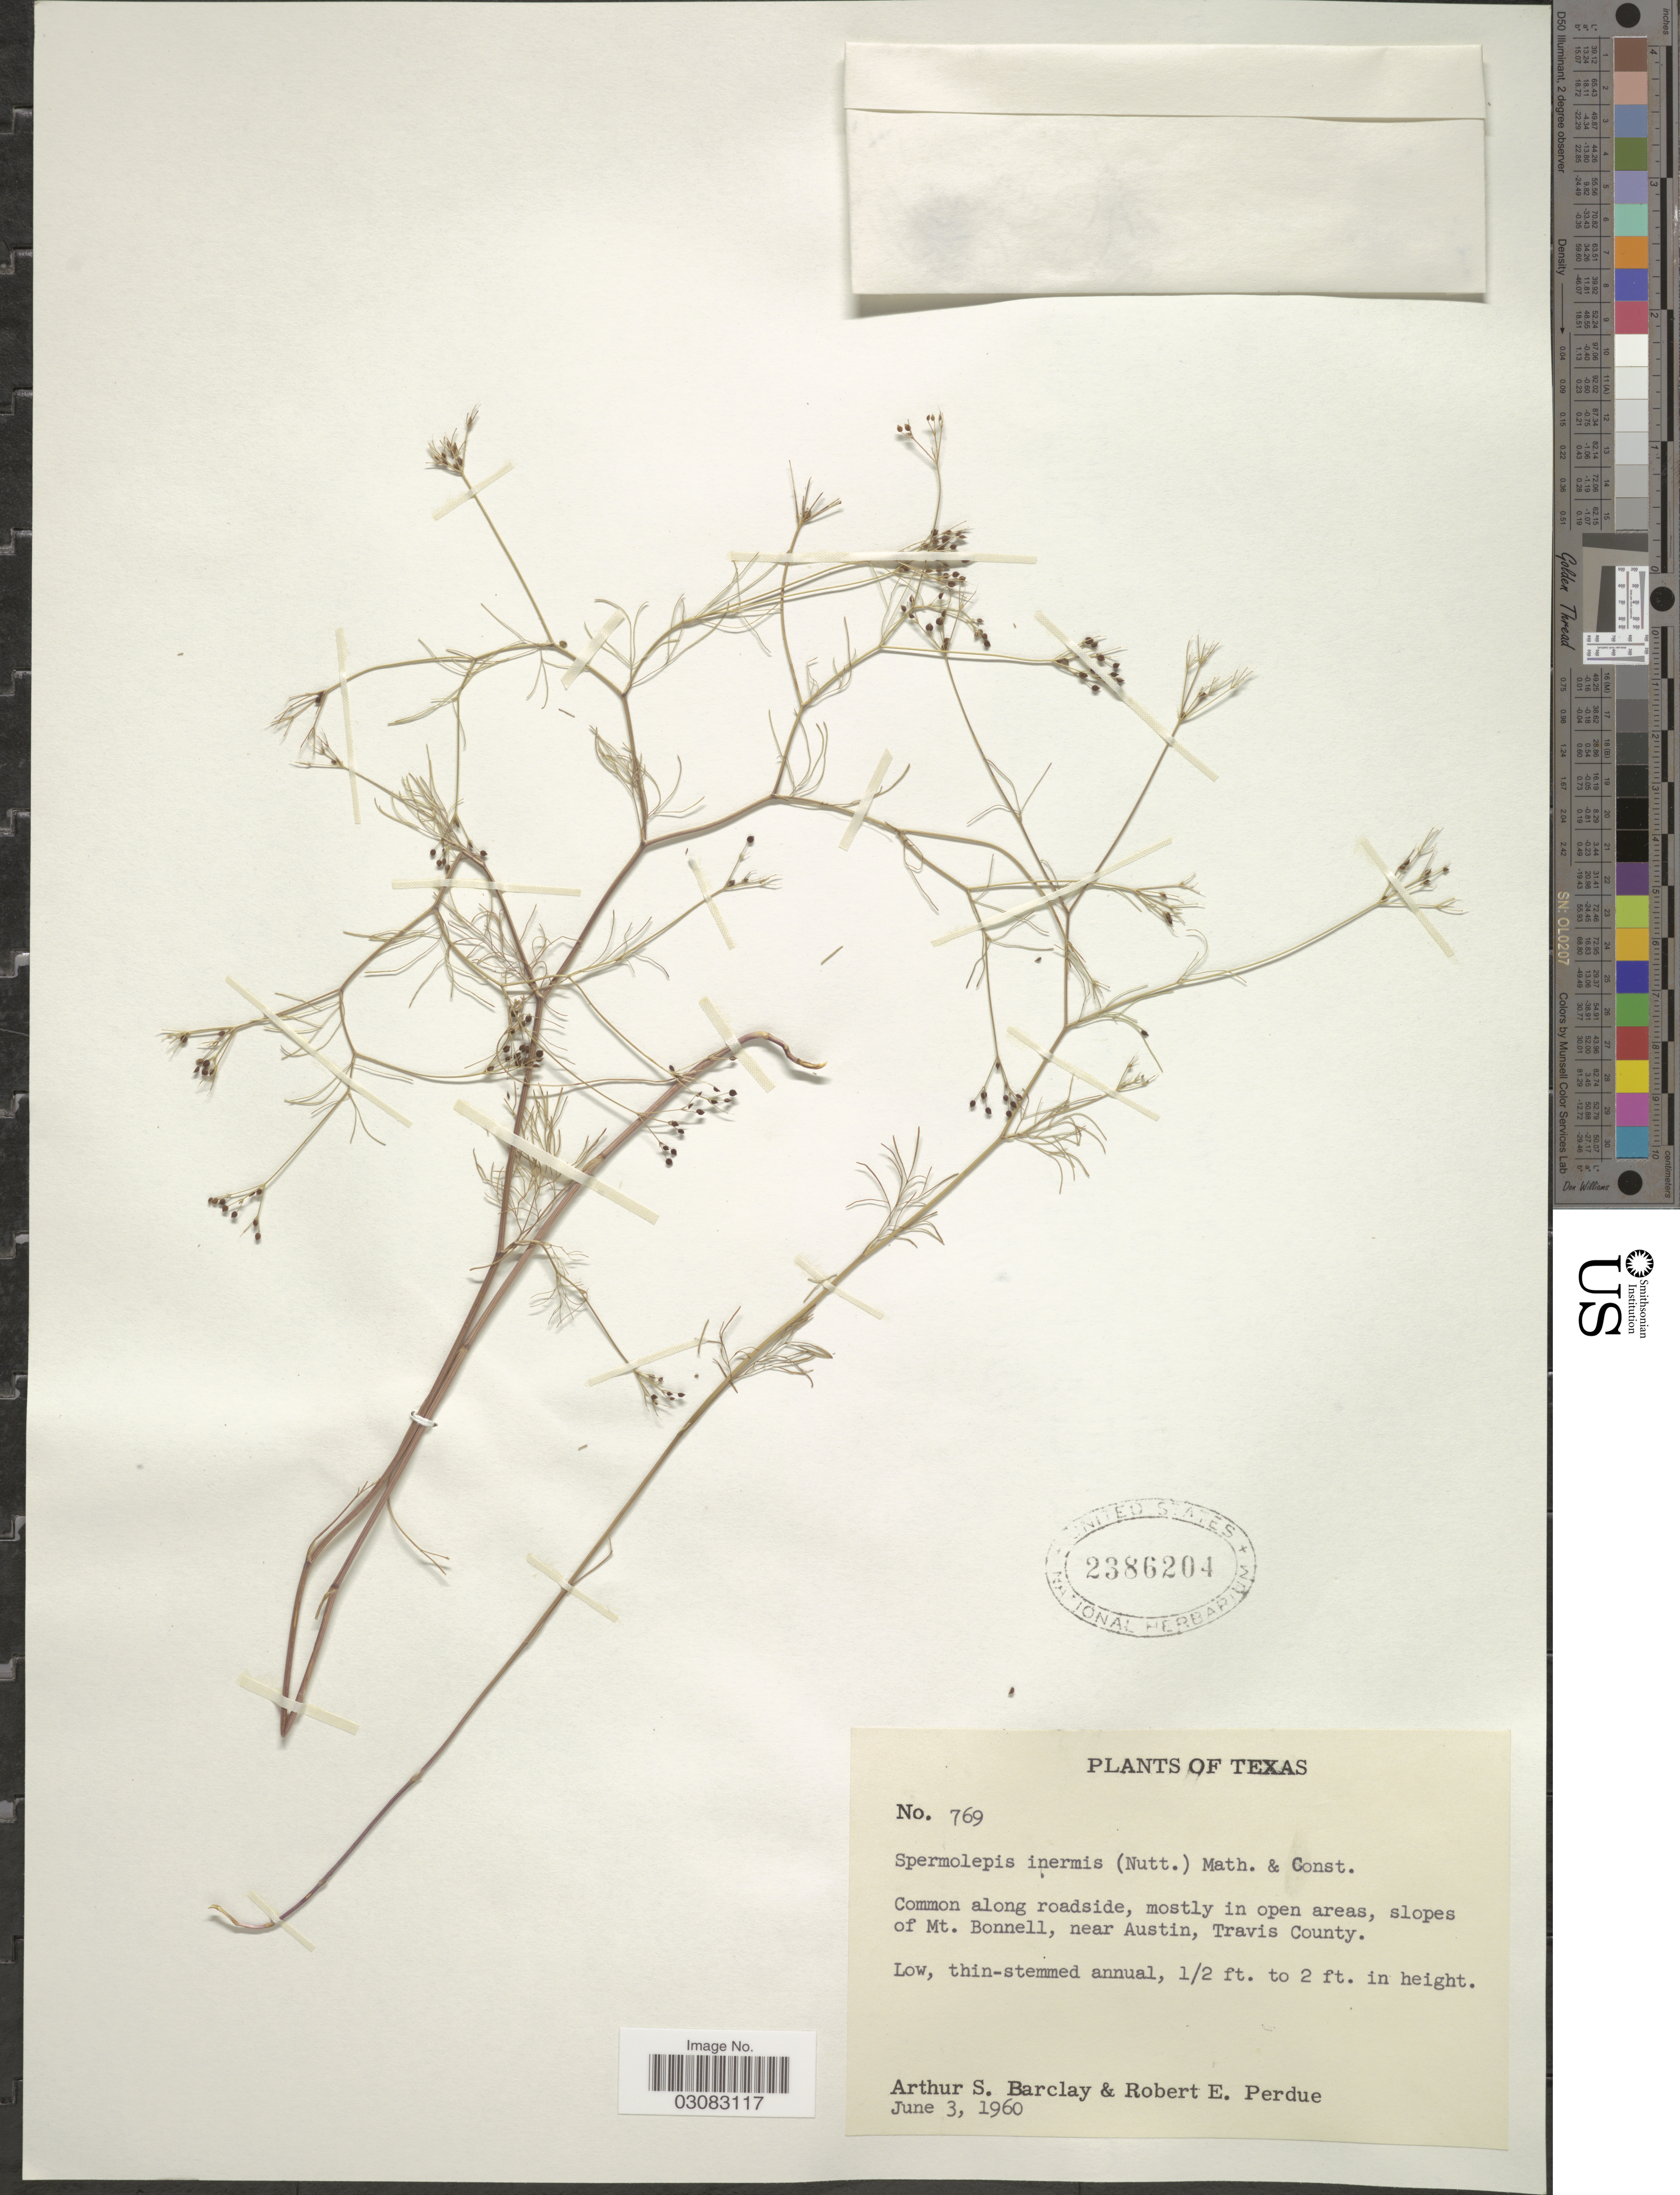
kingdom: Plantae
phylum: Tracheophyta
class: Magnoliopsida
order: Apiales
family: Apiaceae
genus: Spermolepis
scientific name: Spermolepis inermis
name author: (Nutt. ex DC.) Mathias & Constance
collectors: A. S. Barclay & R. E. Perdue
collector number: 769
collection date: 1960-06-03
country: United States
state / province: Texas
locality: Along roadside, mostly in open areas, slopes of Mt. Bonnell, near Austin, Travis County.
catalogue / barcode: US 2386204